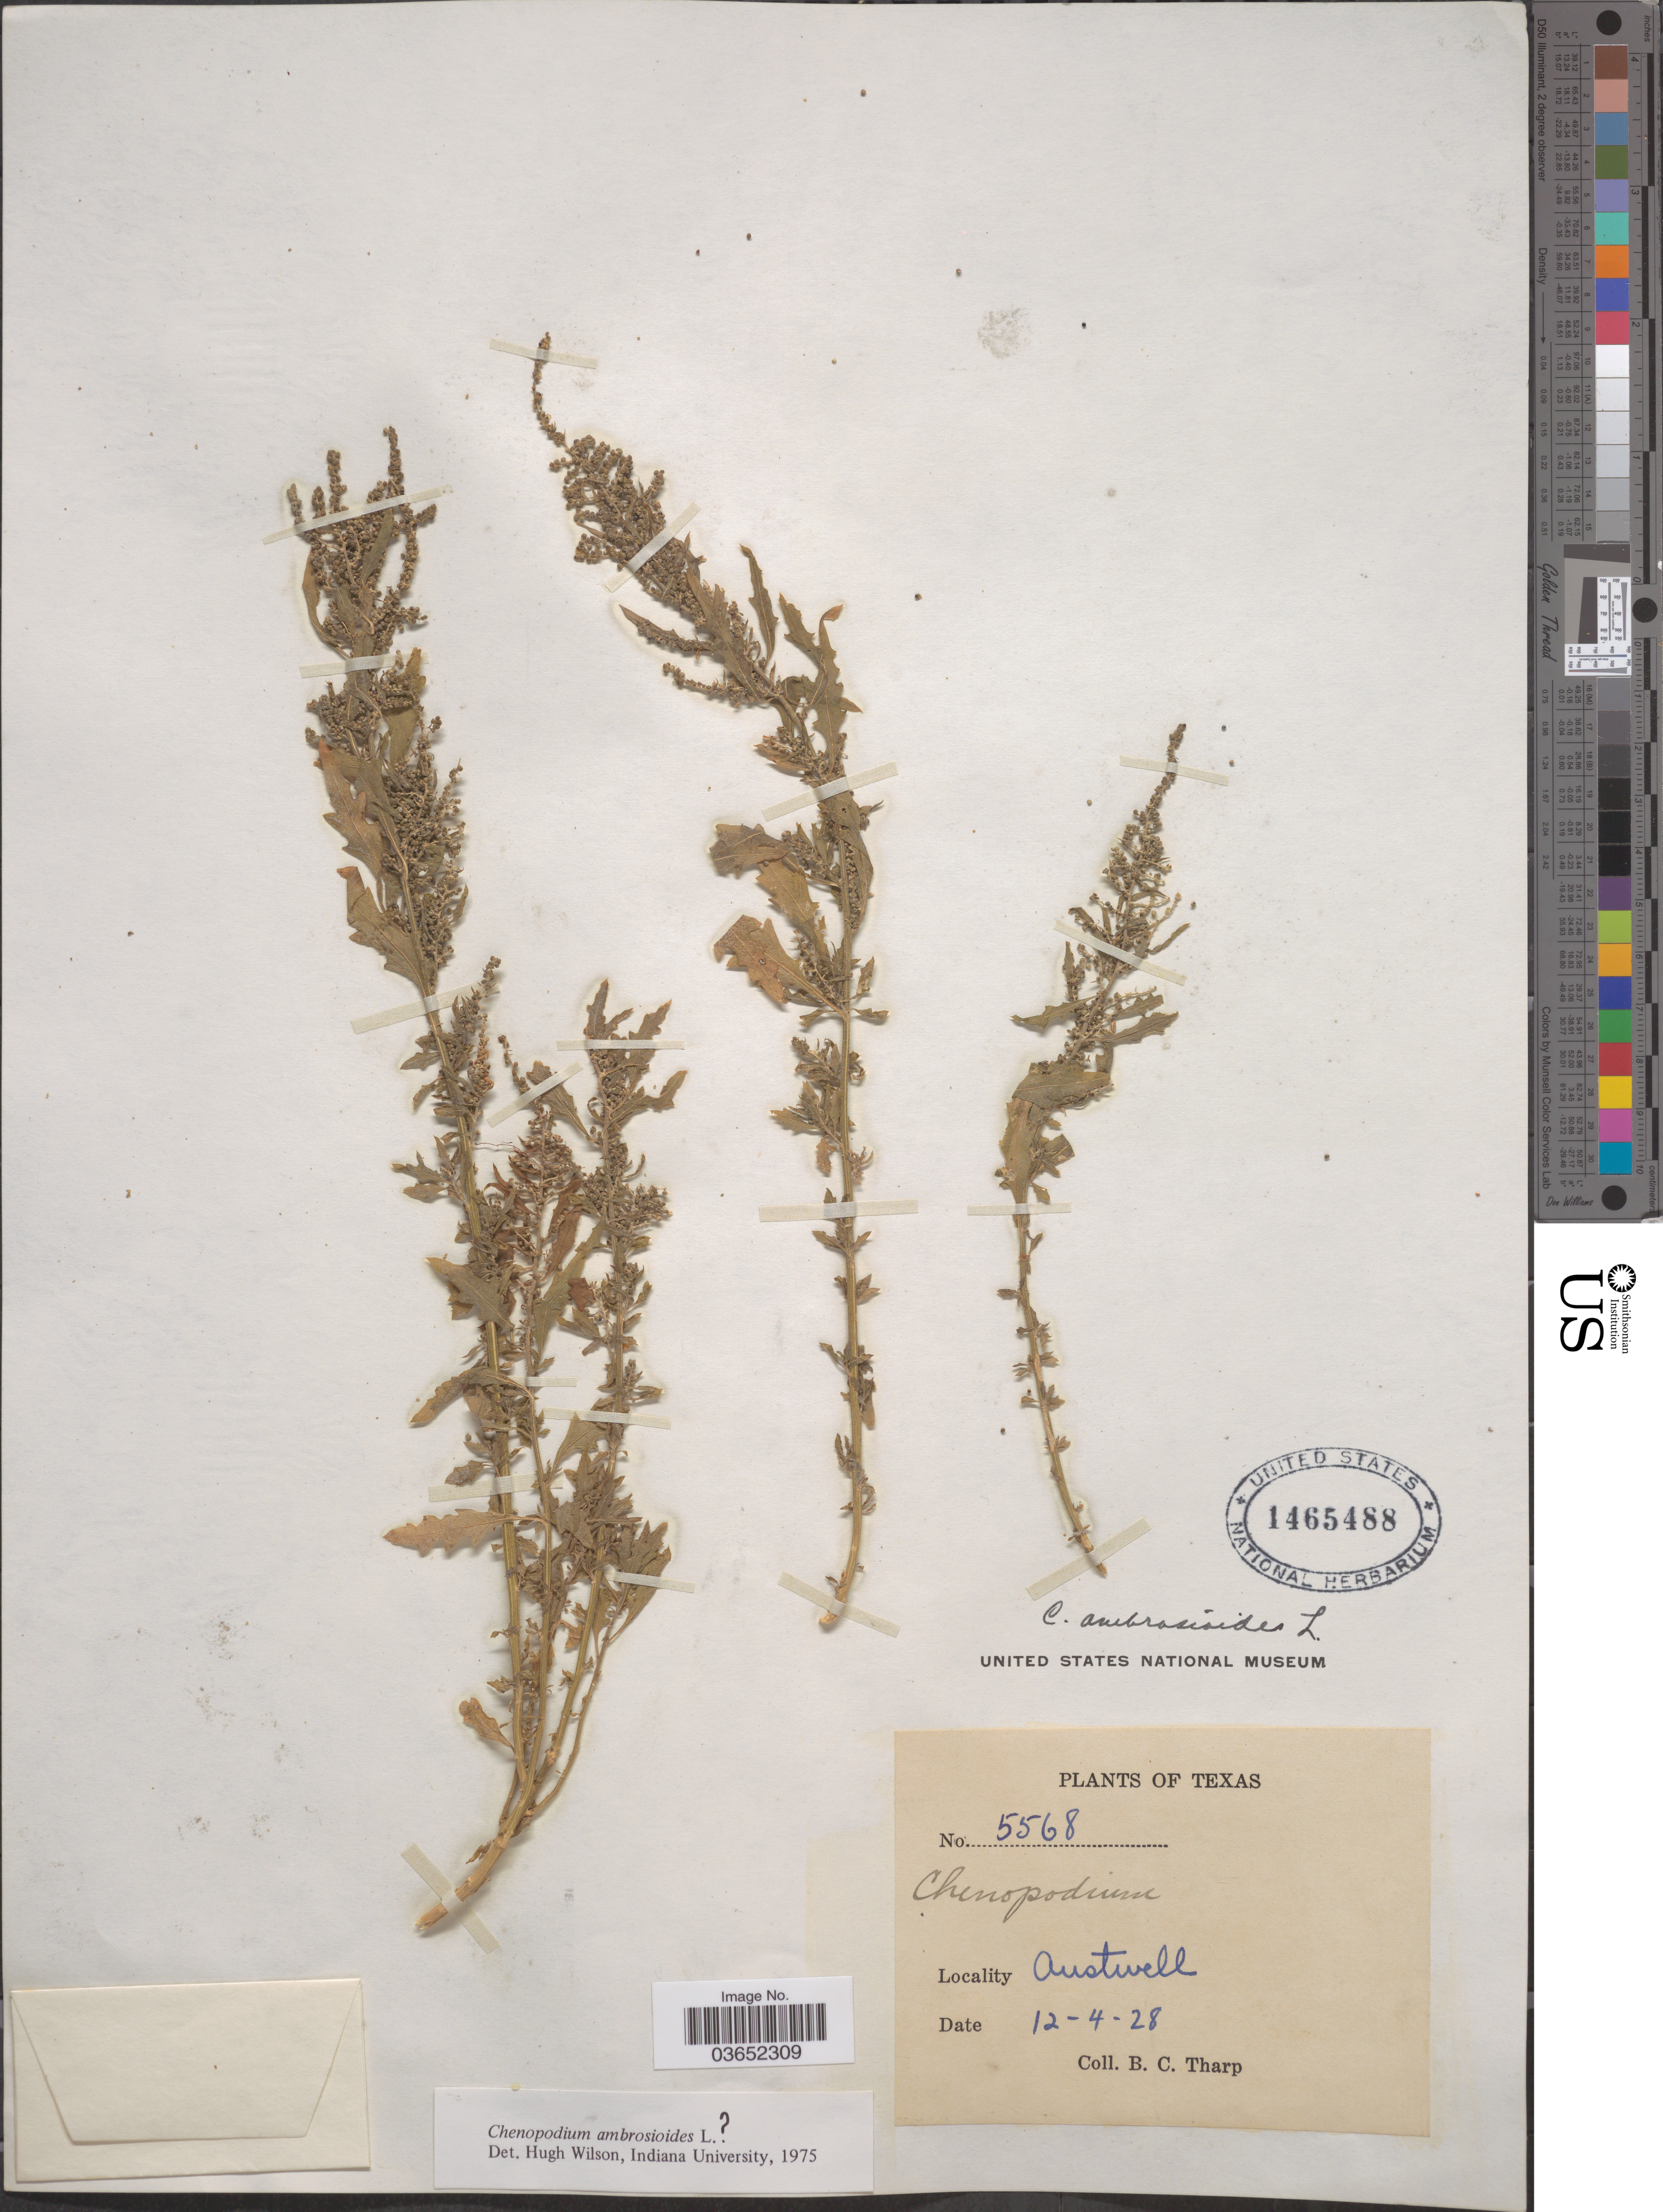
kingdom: Plantae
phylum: Tracheophyta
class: Magnoliopsida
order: Caryophyllales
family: Amaranthaceae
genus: Chenopodium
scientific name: Chenopodium ambrosioides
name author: L.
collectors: B. C. Tharp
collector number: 5568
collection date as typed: Transcribed d/m/y: 12/4/28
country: United States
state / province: Texas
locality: Austwell.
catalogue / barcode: US 1465488